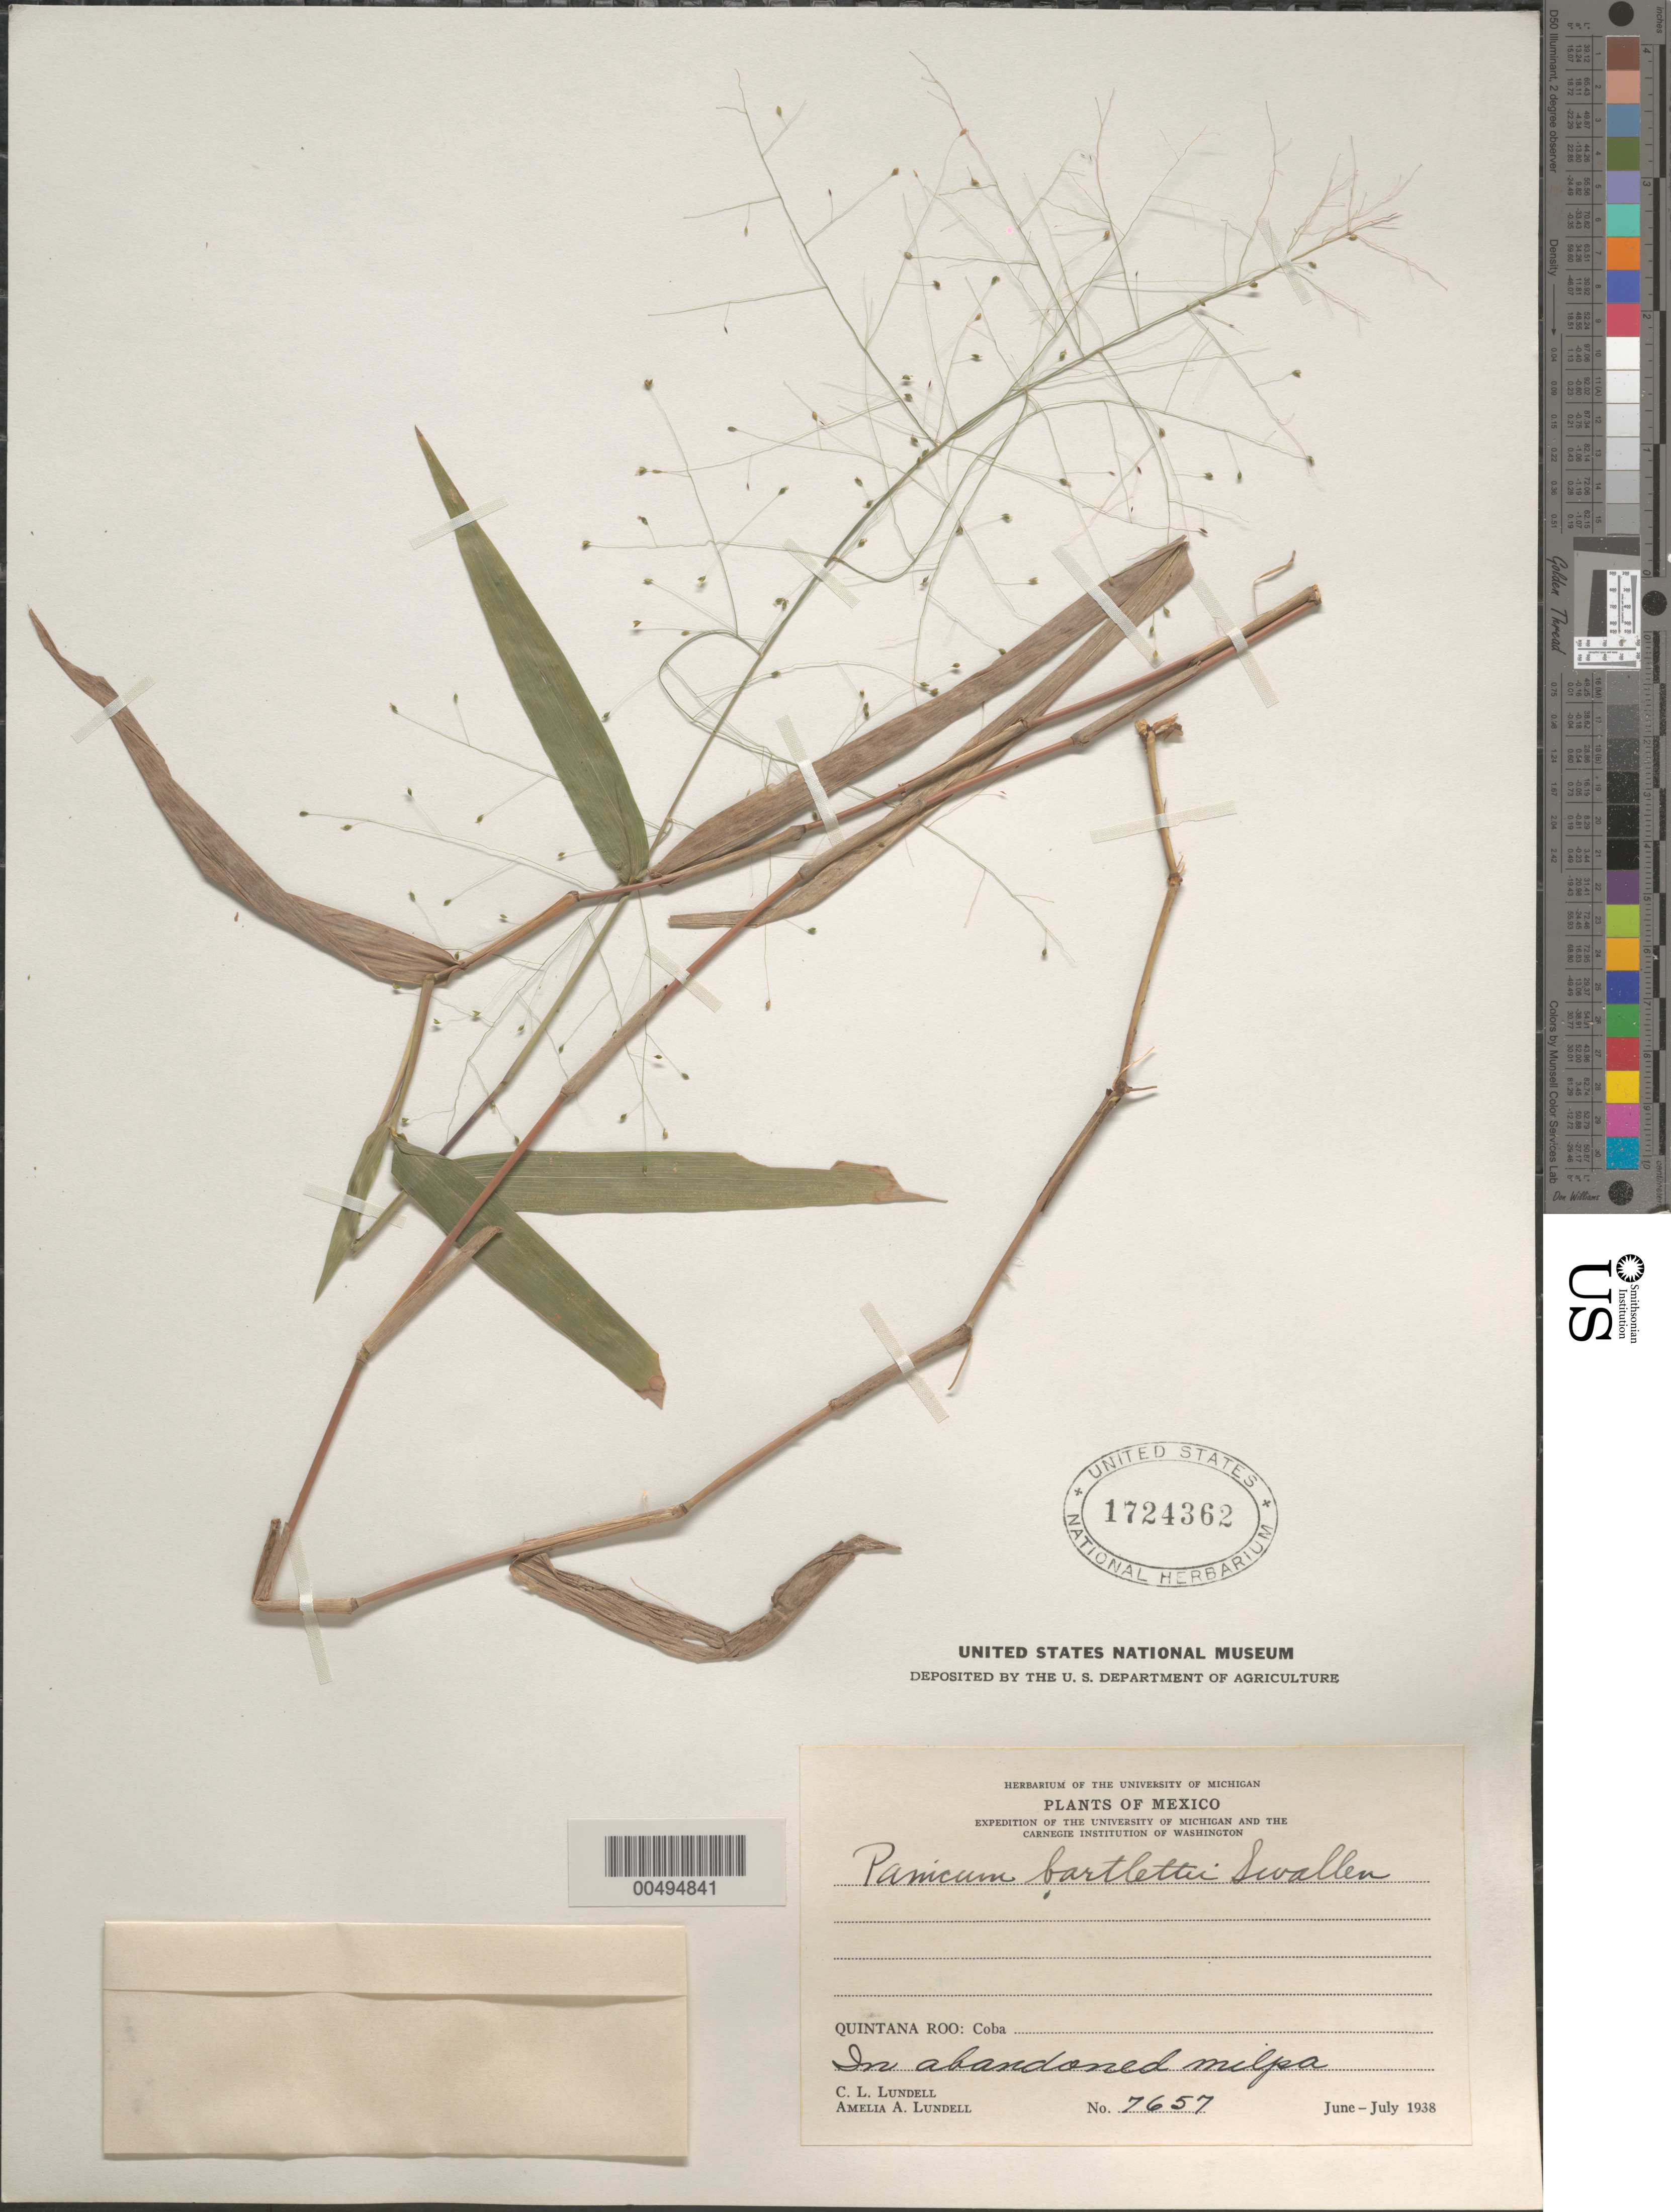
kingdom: Plantae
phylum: Tracheophyta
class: Liliopsida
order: Poales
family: Poaceae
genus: Panicum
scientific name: Panicum bartlettii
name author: Swallen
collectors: C. L. Lundell & A. A. Lundell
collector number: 7657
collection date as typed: Jun 1938 to -- Jul 1938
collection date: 1938-06/1938-07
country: Mexico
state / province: Quintana Roo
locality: Coba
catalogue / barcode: US 1724362